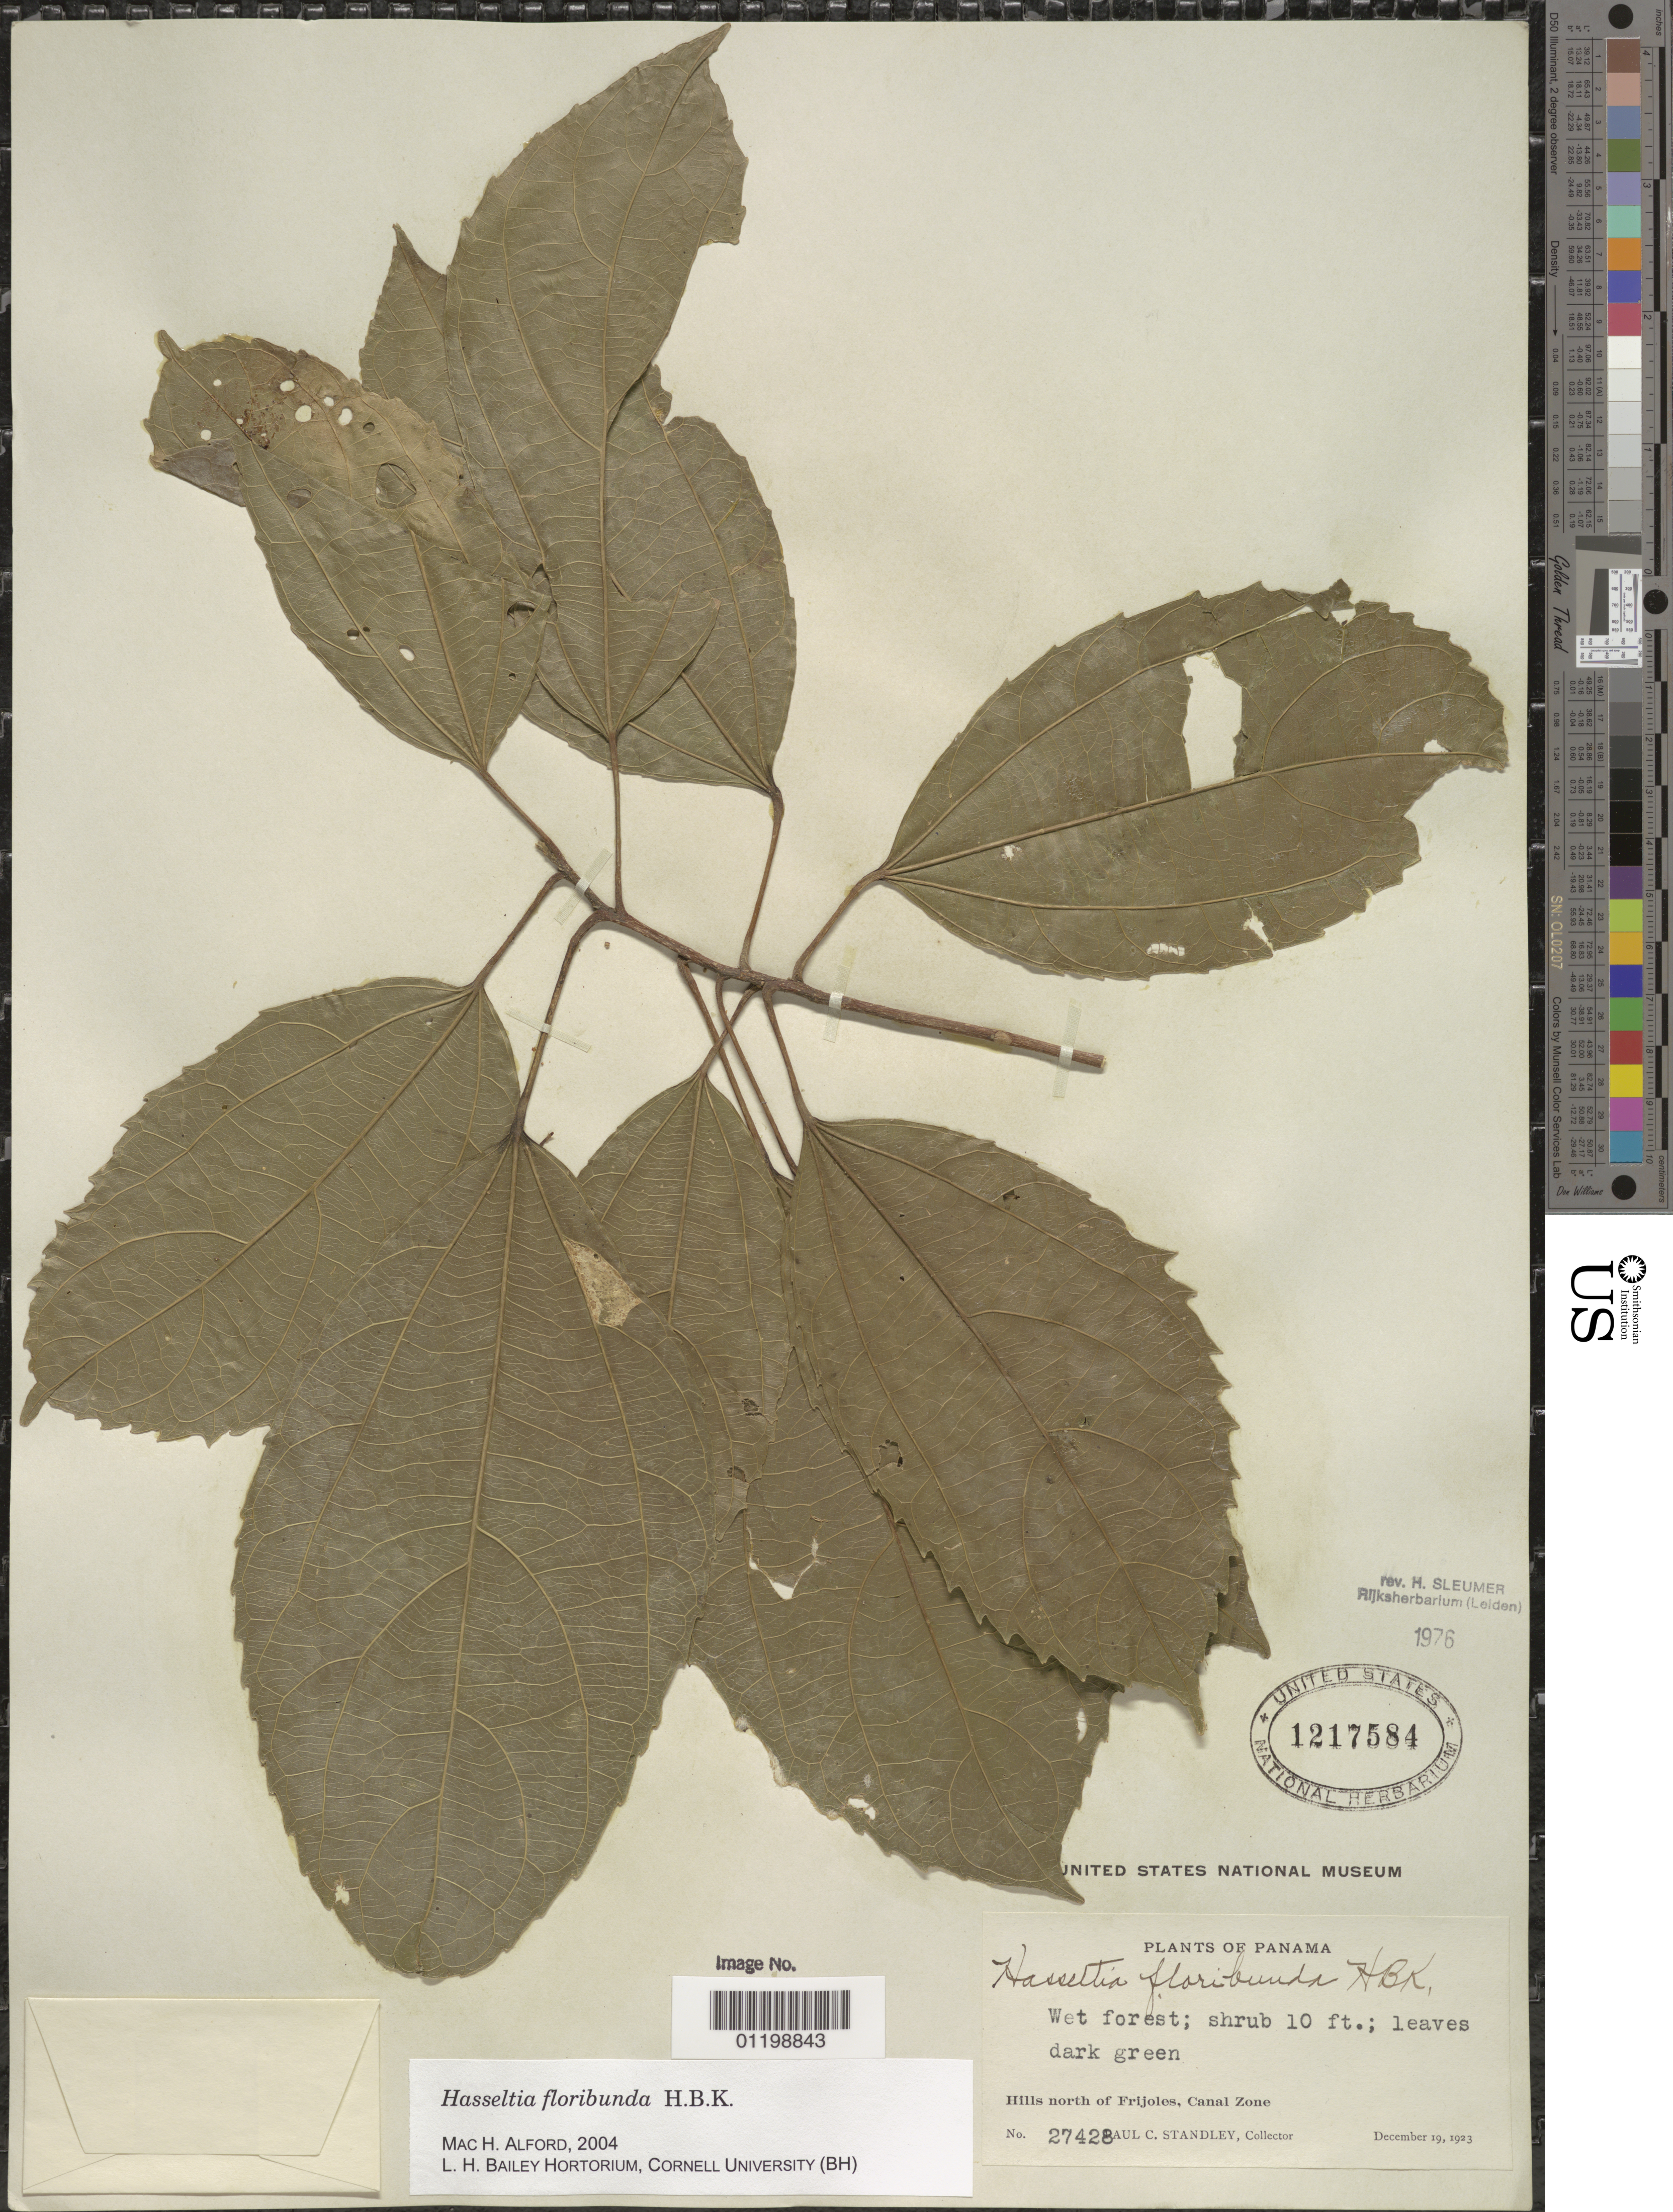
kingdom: Plantae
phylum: Tracheophyta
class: Magnoliopsida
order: Malpighiales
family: Salicaceae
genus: Hasseltia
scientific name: Hasseltia floribunda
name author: Kunth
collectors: P. C. Standley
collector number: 27428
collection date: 1923-12-19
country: Panama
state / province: Colón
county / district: Canal Zone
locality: Hills N of Frijoles.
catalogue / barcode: US 1217584